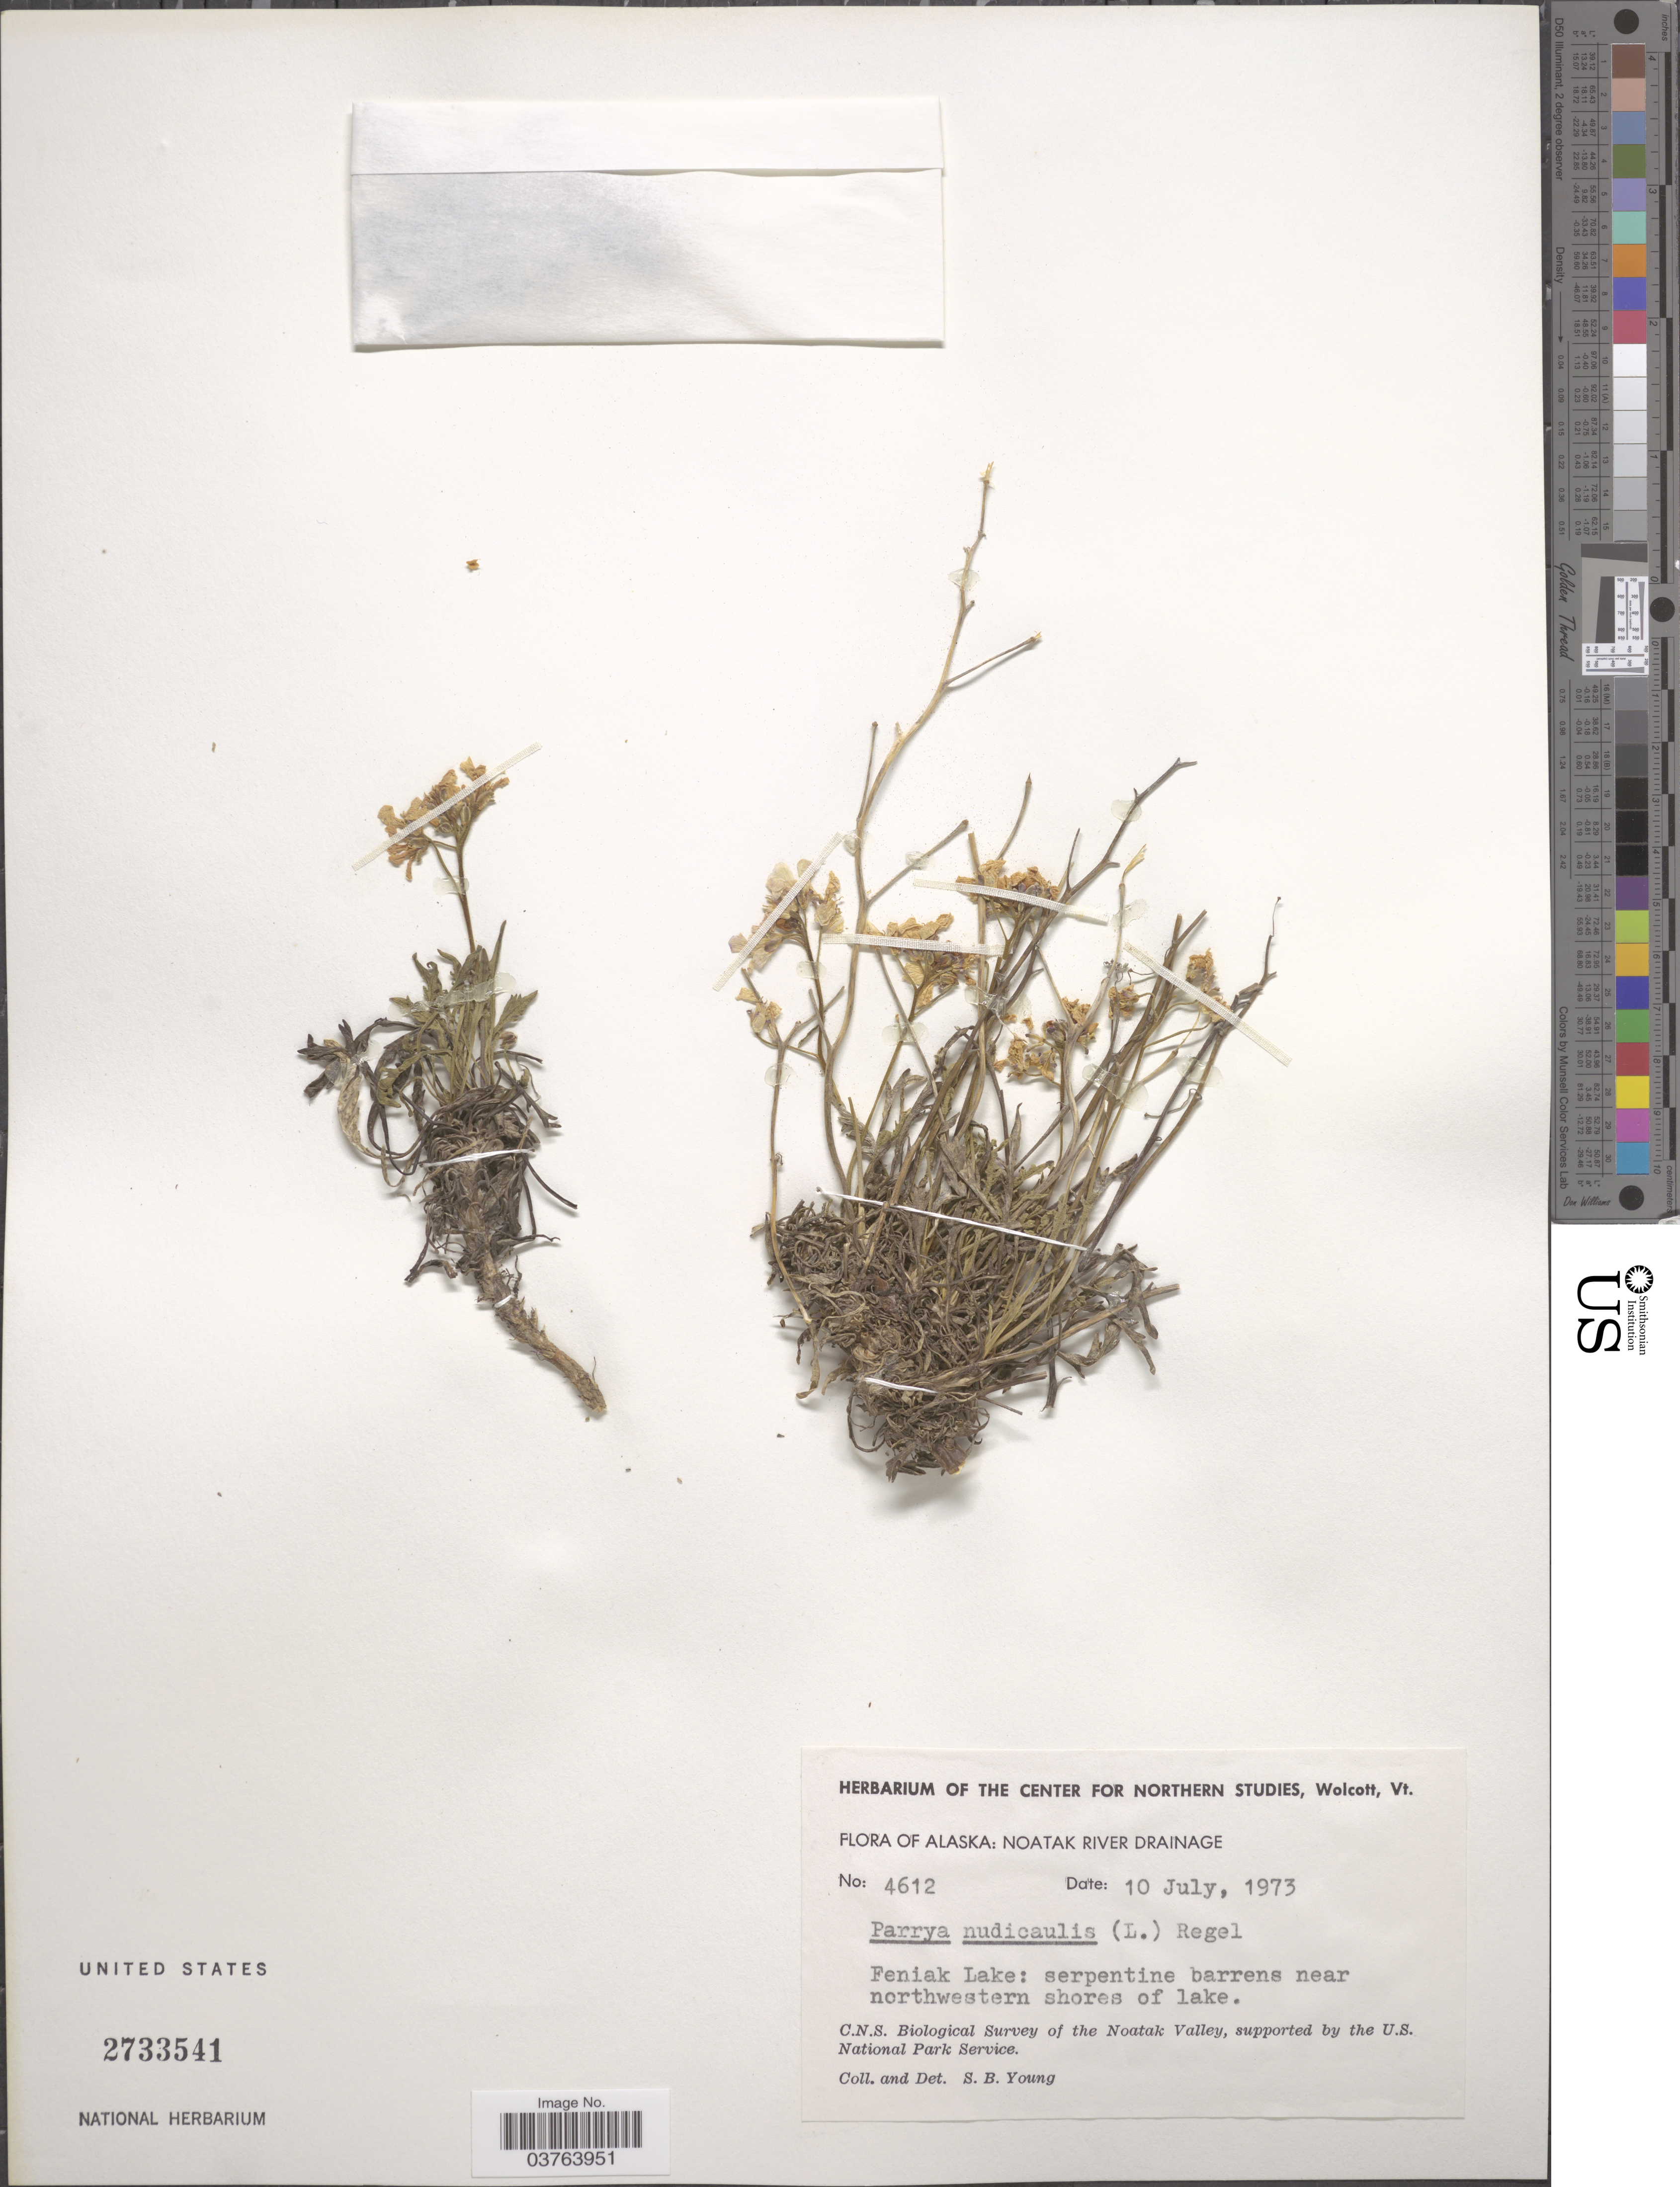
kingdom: Plantae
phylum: Tracheophyta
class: Magnoliopsida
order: Brassicales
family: Brassicaceae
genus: Parrya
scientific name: Parrya nudicaulis subsp. nudicaulis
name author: (L.) Regel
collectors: S. Young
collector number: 4612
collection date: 1973-07-10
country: United States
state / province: Alaska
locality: Noatak River Drainage. Feniak Lake: serpentine barrens near northwestern shores of lake. Noatak Valley.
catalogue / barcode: US 2733541